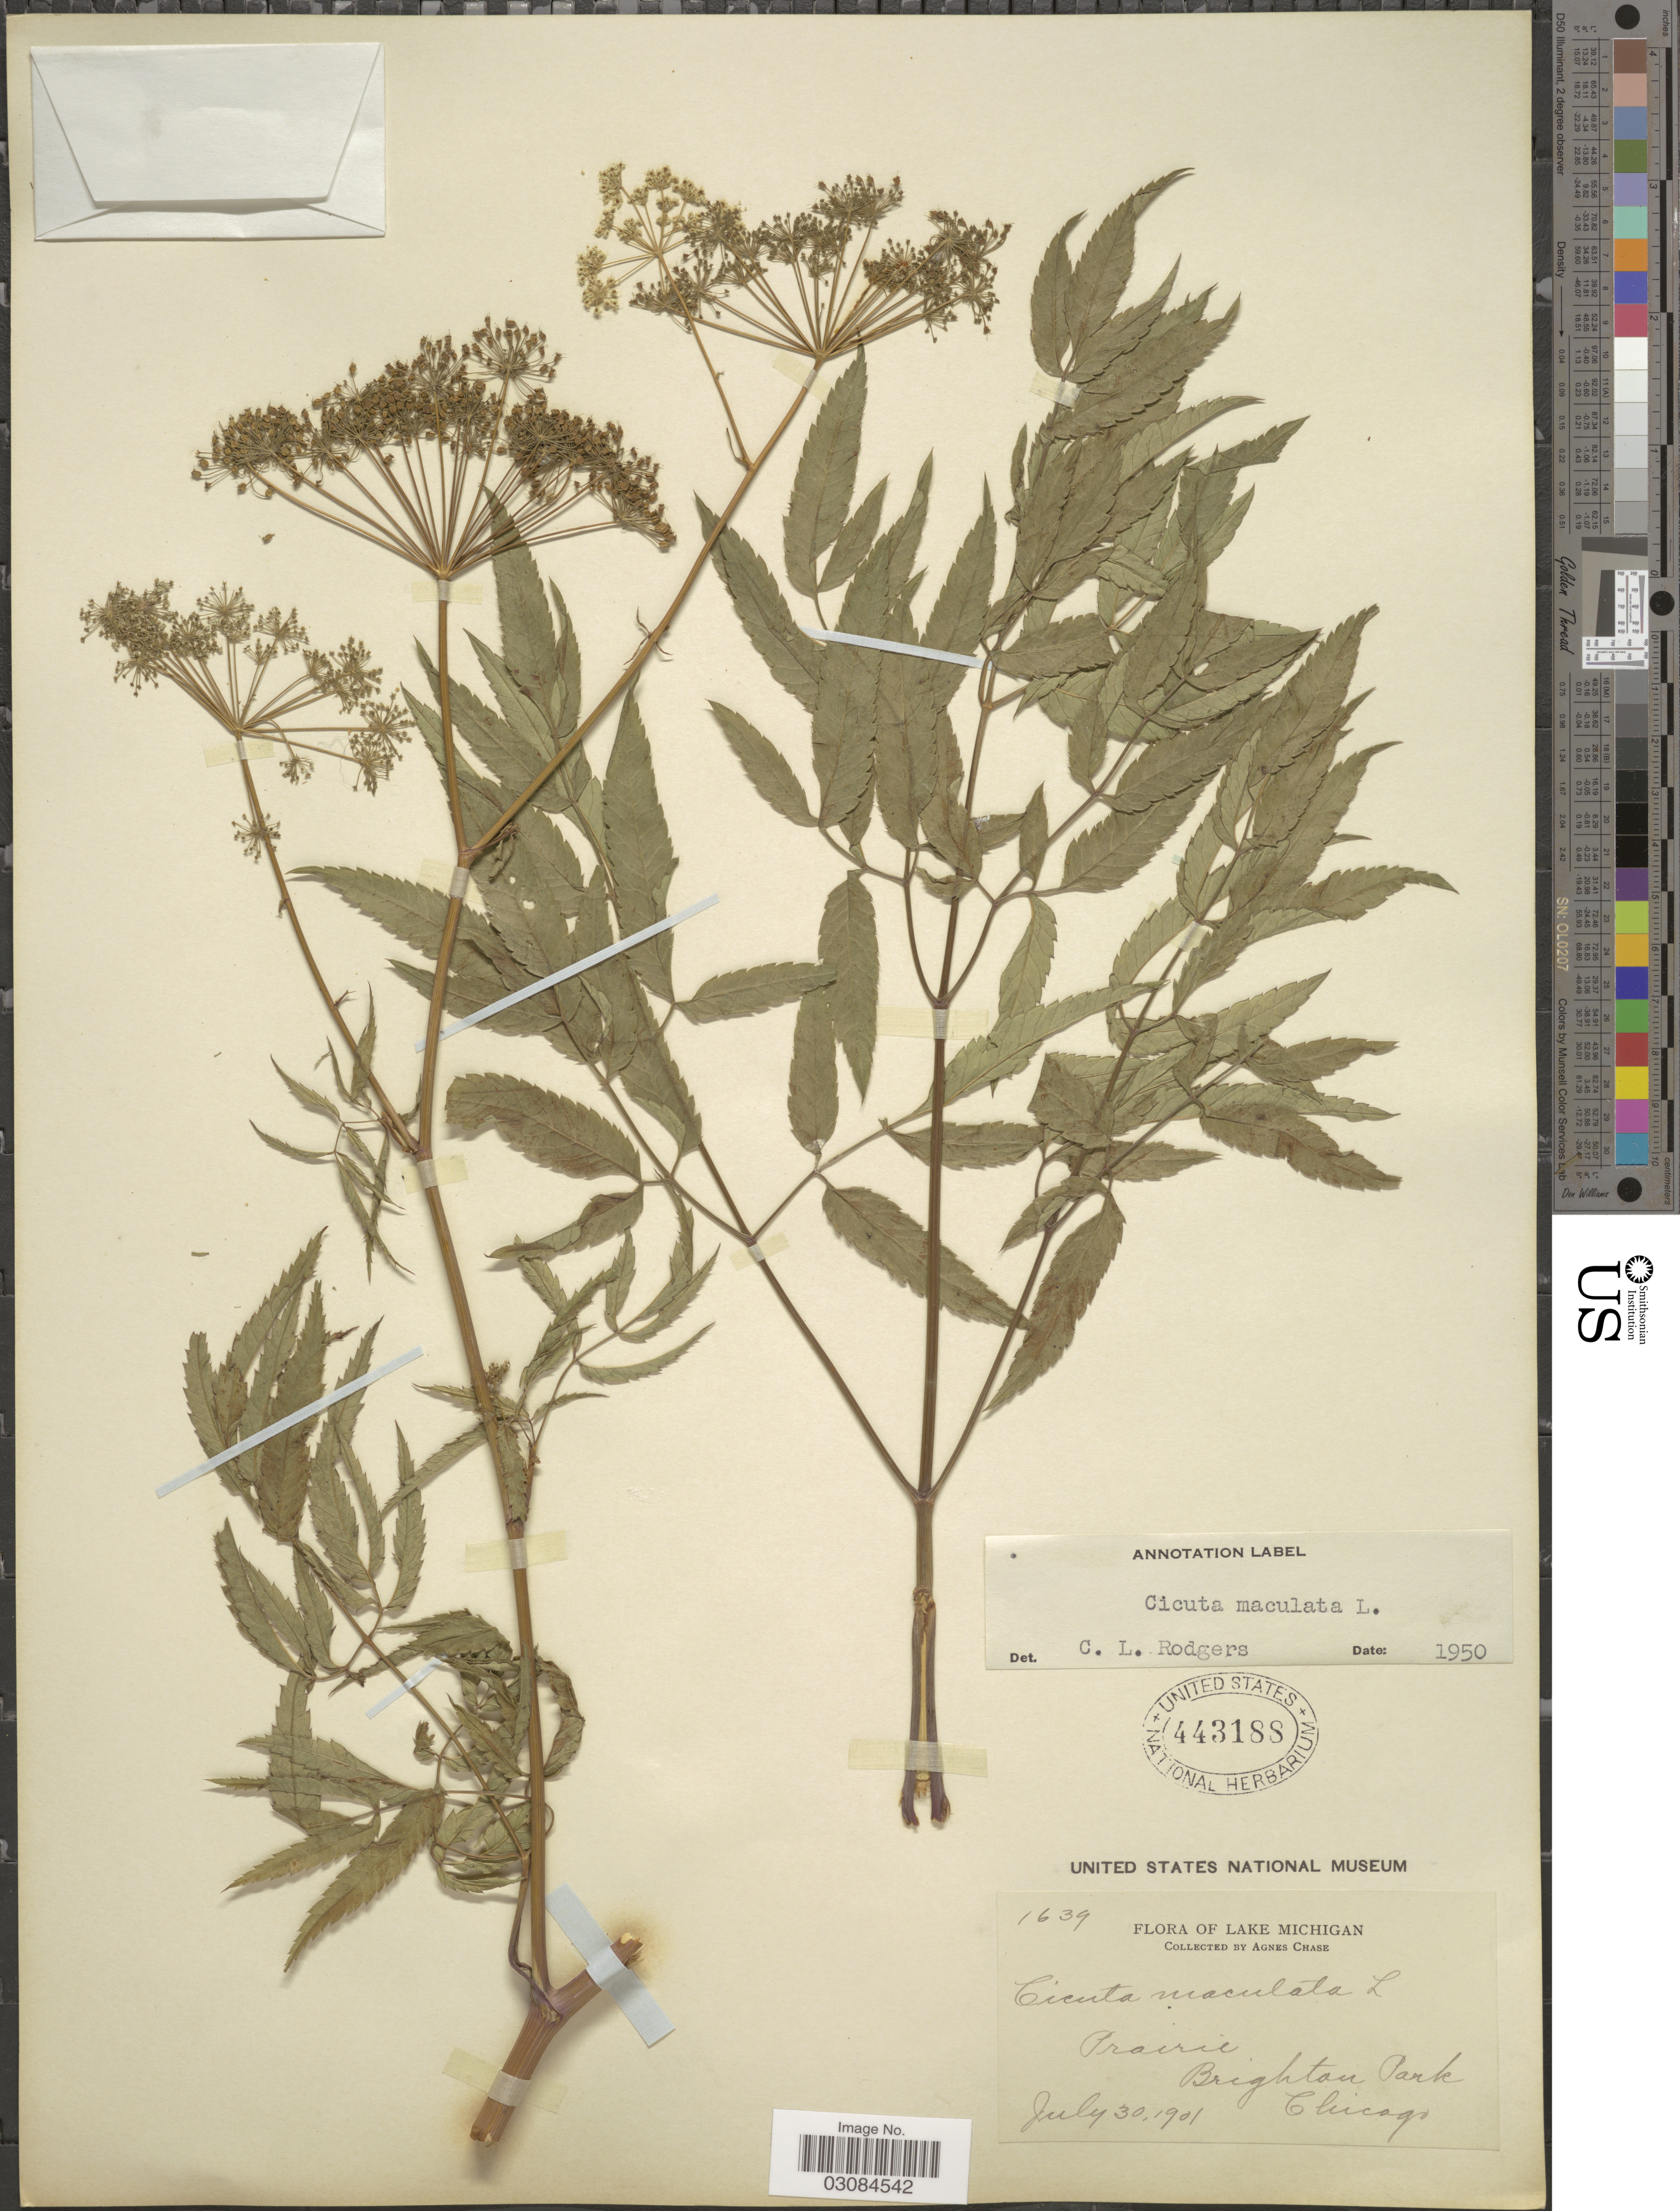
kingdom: Plantae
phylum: Tracheophyta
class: Magnoliopsida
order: Apiales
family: Apiaceae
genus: Cicuta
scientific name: Cicuta maculata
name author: L.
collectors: A. Chase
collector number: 1639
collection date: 1901-07-30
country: United States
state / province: Michigan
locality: Lake Michigan. Brighton Park. Chicago.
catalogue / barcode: US 443188